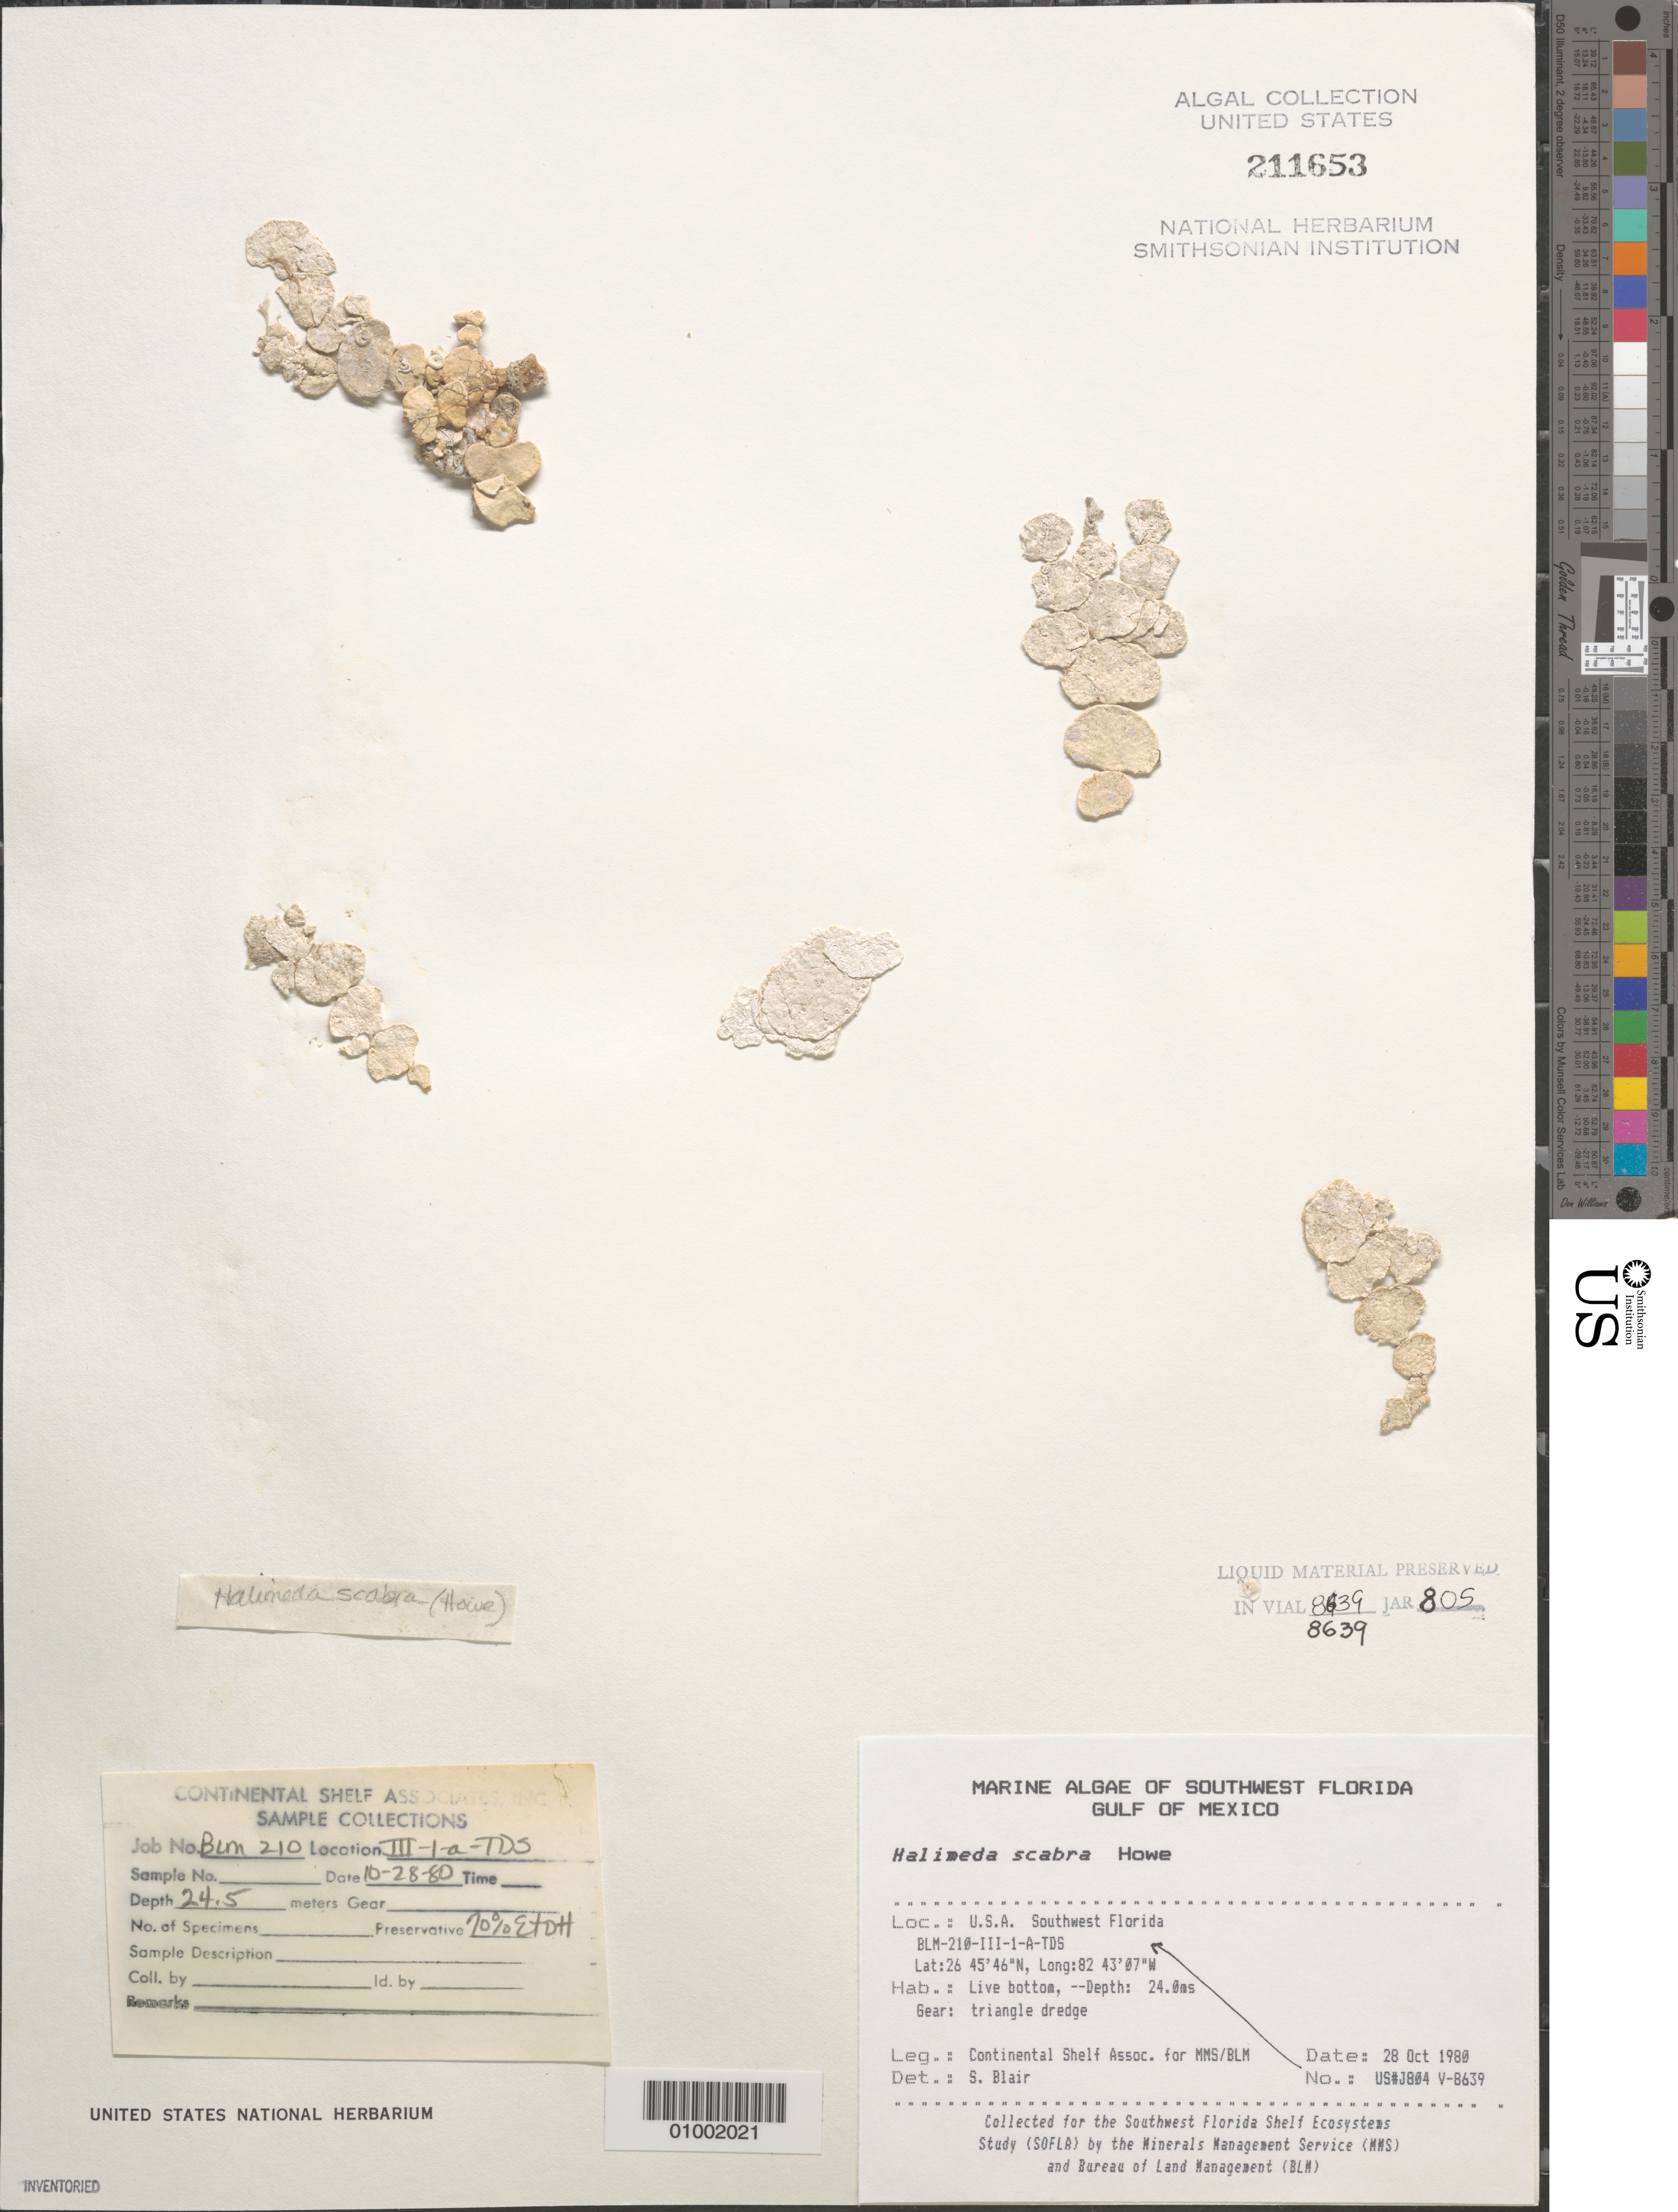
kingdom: Plantae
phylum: Chlorophyta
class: Ulvophyceae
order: Bryopsidales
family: Halimedaceae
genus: Halimeda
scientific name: Halimeda scabra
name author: M. Howe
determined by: Blair, S. M.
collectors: Continental Shelf Associates for the MMS/BLM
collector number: BLM-210-III-1-A-TDS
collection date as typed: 28 Oct 1980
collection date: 1980-10-28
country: United States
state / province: Florida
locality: Gulf of Mexico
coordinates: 26 45'46"N, 82 43'07"W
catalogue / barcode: US 211653